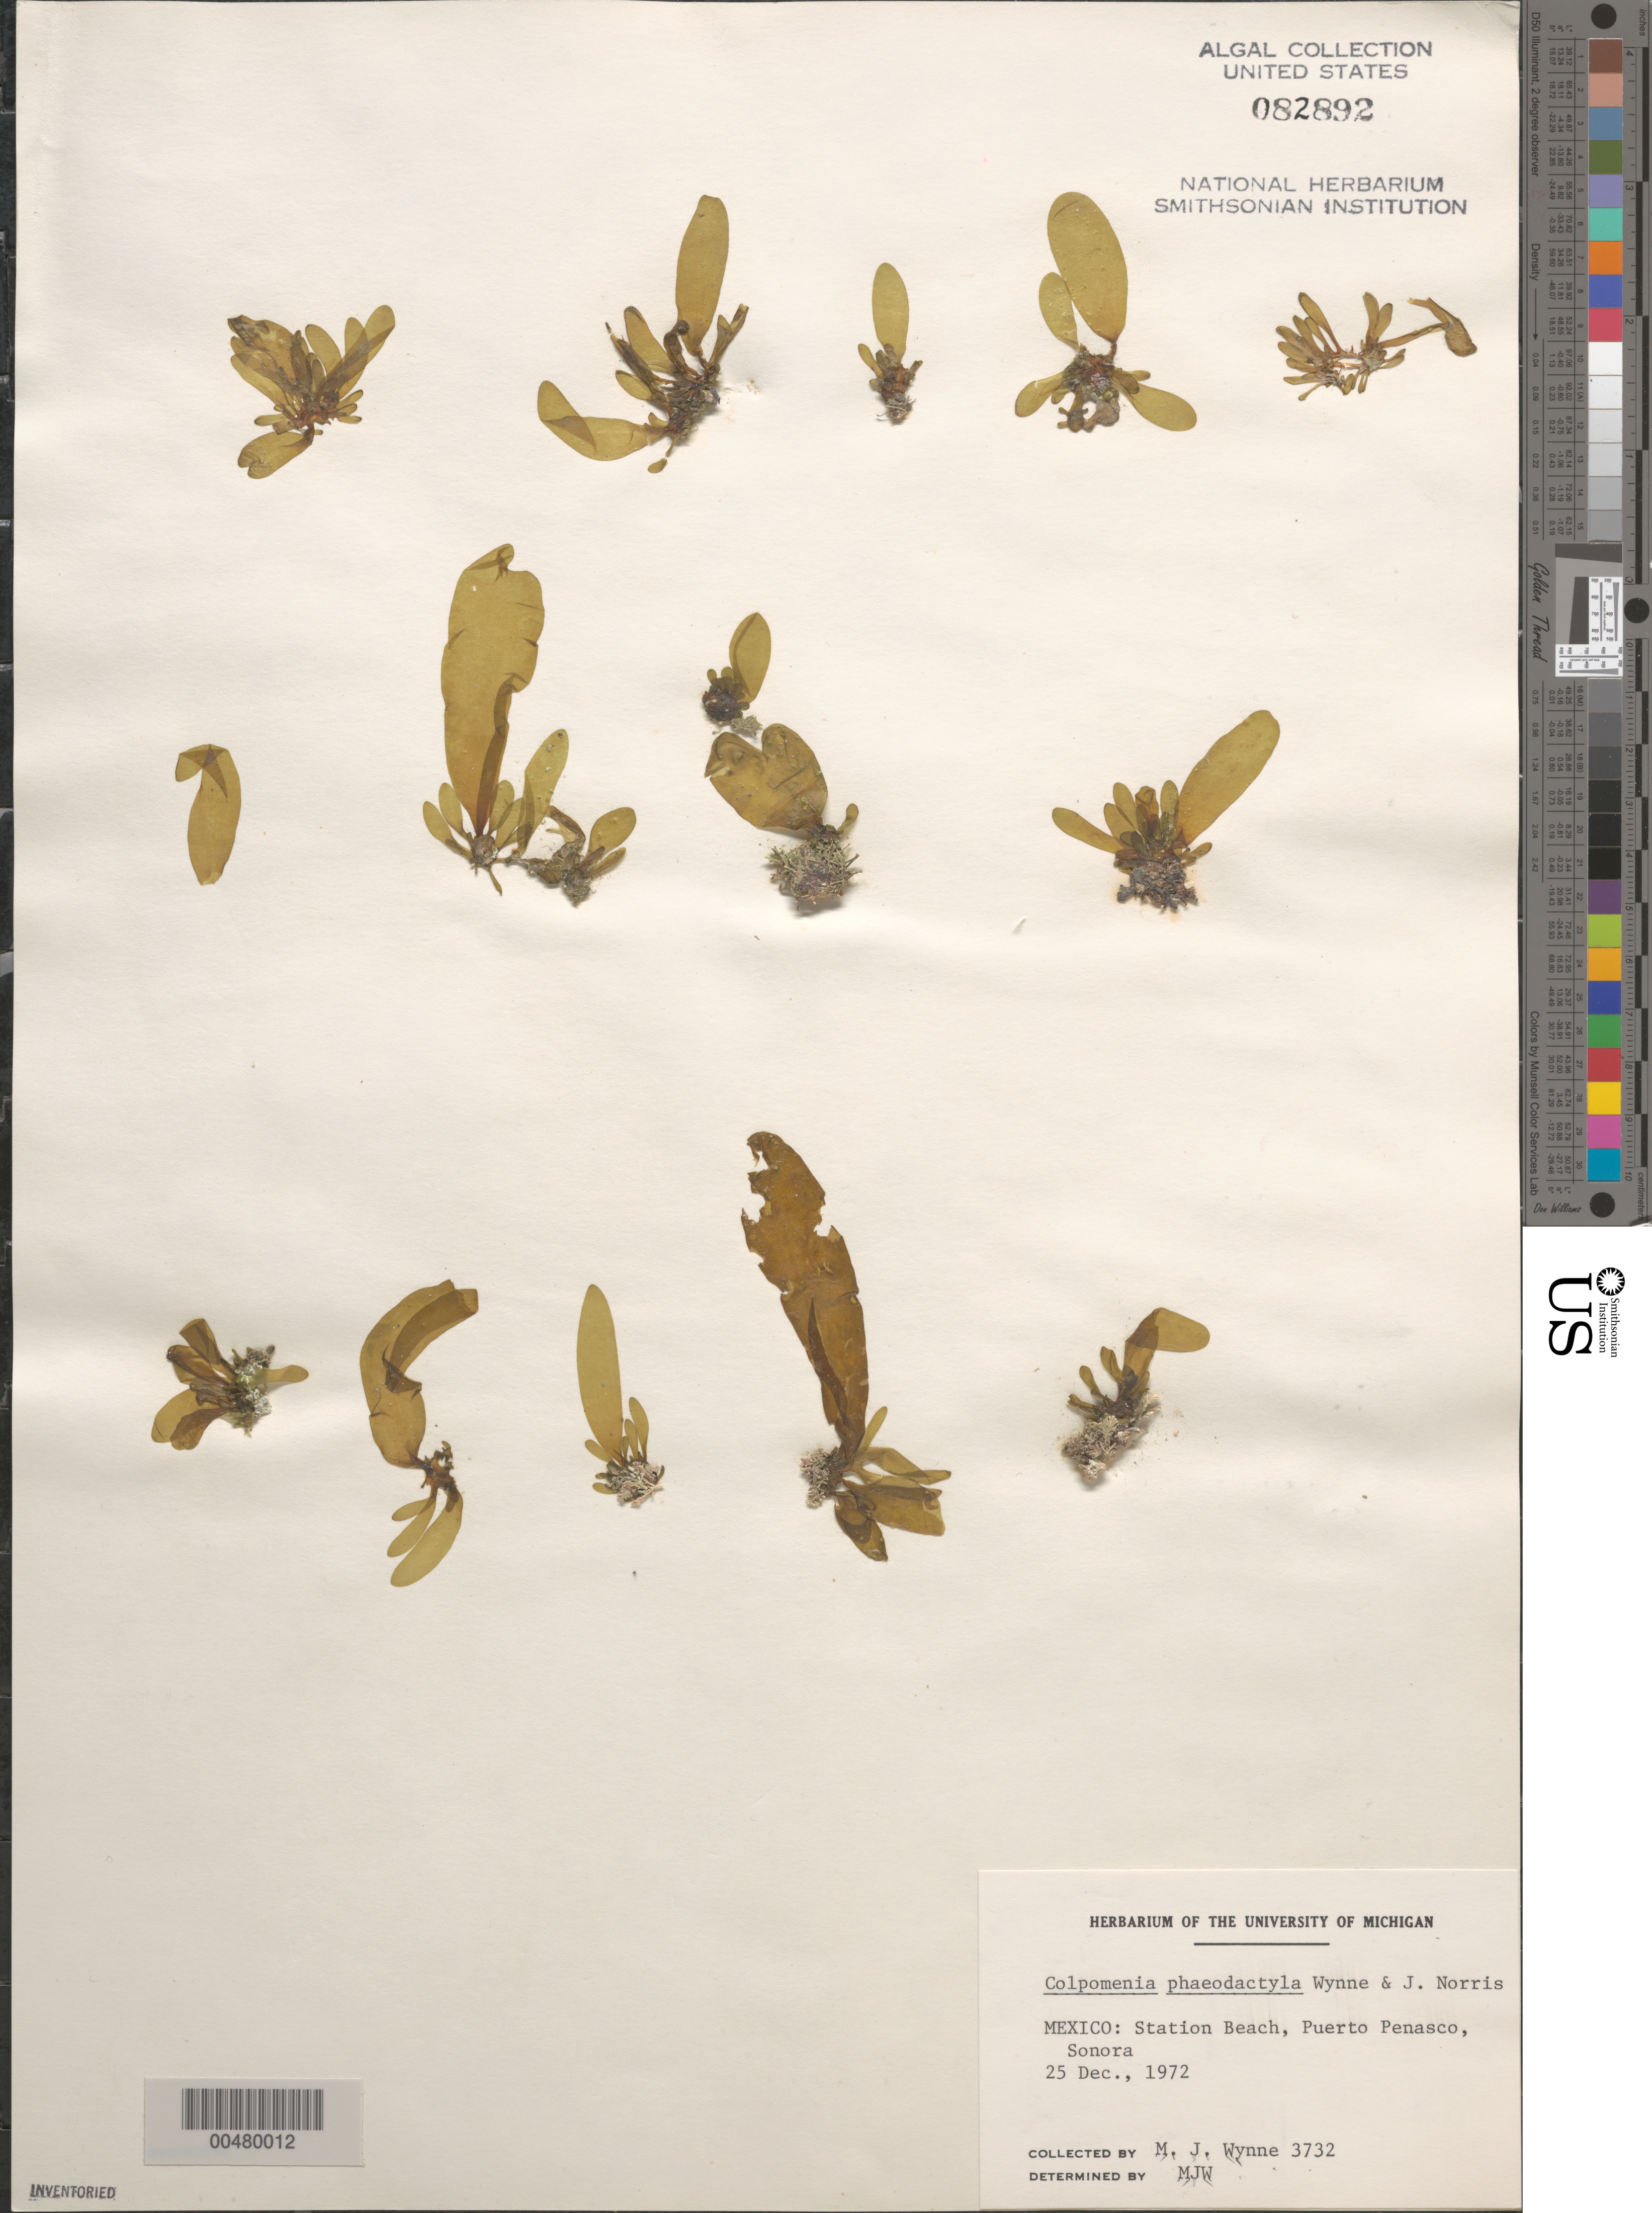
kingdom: Chromista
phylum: Ochrophyta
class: Phaeophyceae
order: Scytosiphonales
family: Scytosiphonaceae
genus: Dactylosiphon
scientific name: Dactylosiphon durvillei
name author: (Bory) Santiañez et al.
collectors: M.J. Wynne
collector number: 3732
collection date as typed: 25 Dec 1972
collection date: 1972-12-25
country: Mexico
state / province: Sonora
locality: Station Beach, Puerto Penasco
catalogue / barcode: US 82892